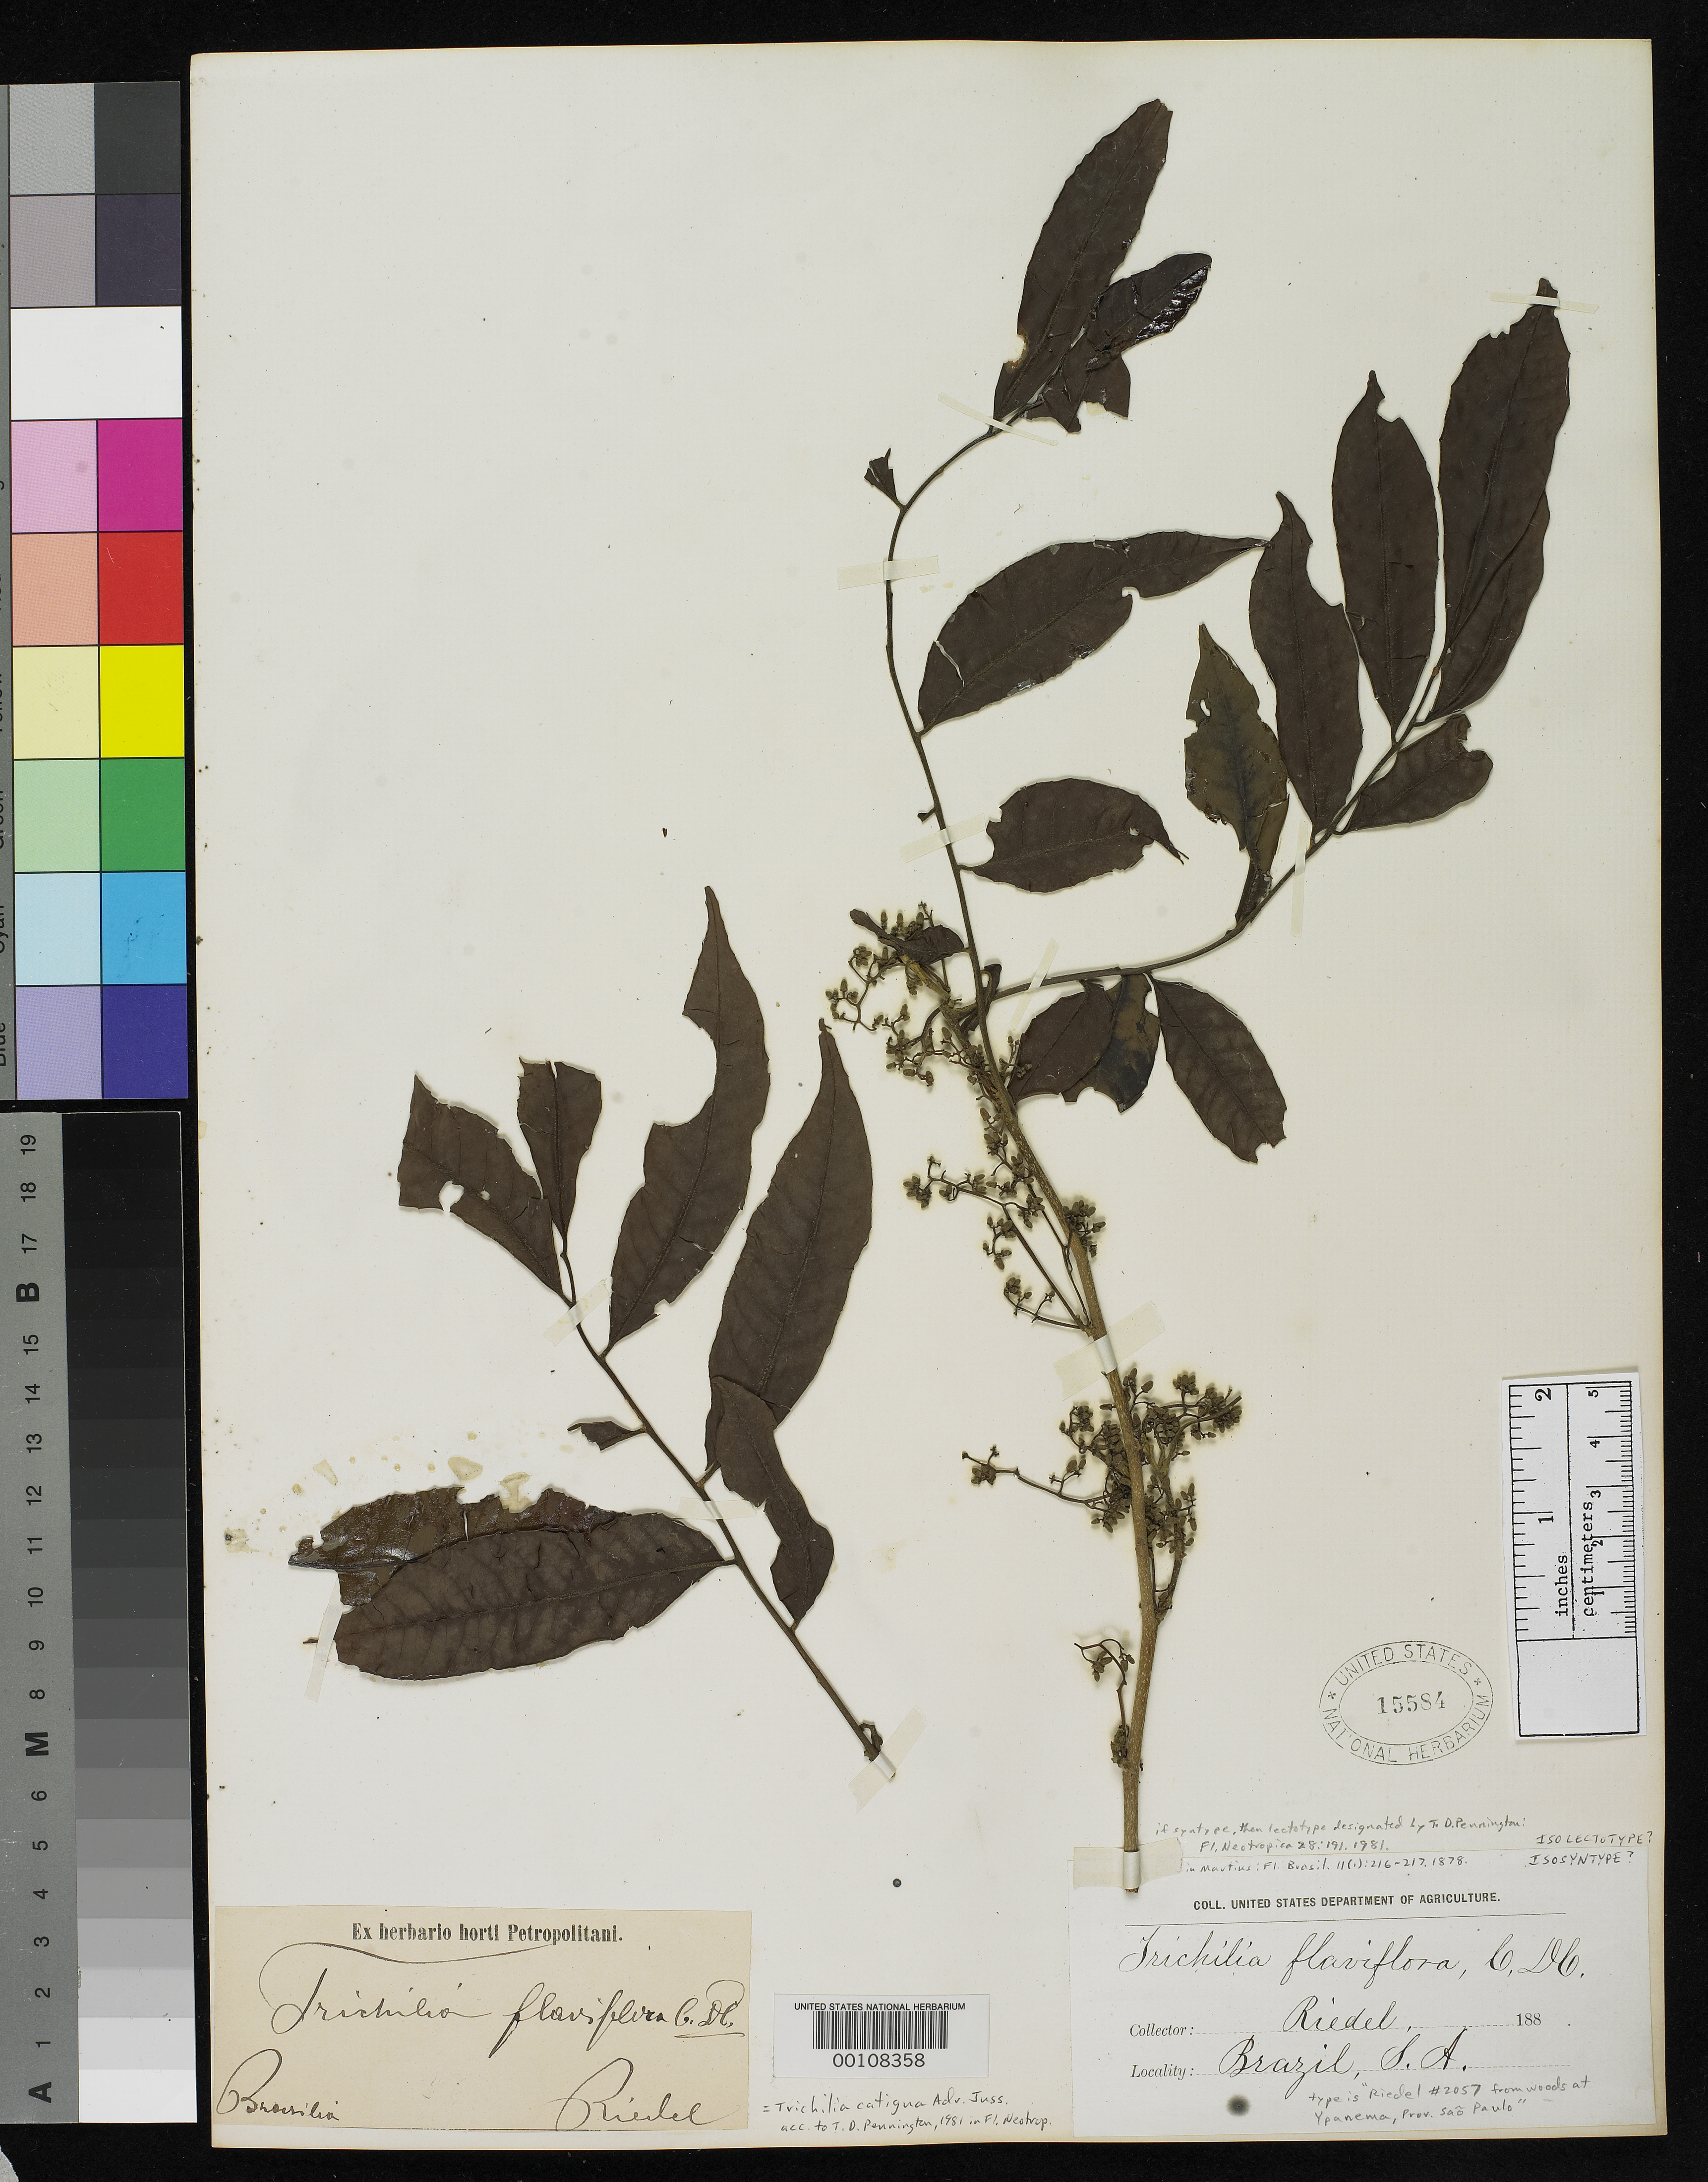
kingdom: Plantae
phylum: Tracheophyta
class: Magnoliopsida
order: Sapindales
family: Meliaceae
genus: Trichilia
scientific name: Trichilia flaviflora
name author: C. DC. in Mart.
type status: Isolectotype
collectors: L. Riedel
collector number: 2057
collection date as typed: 188-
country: Brazil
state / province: São Paulo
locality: Ypanema.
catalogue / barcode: US 15584